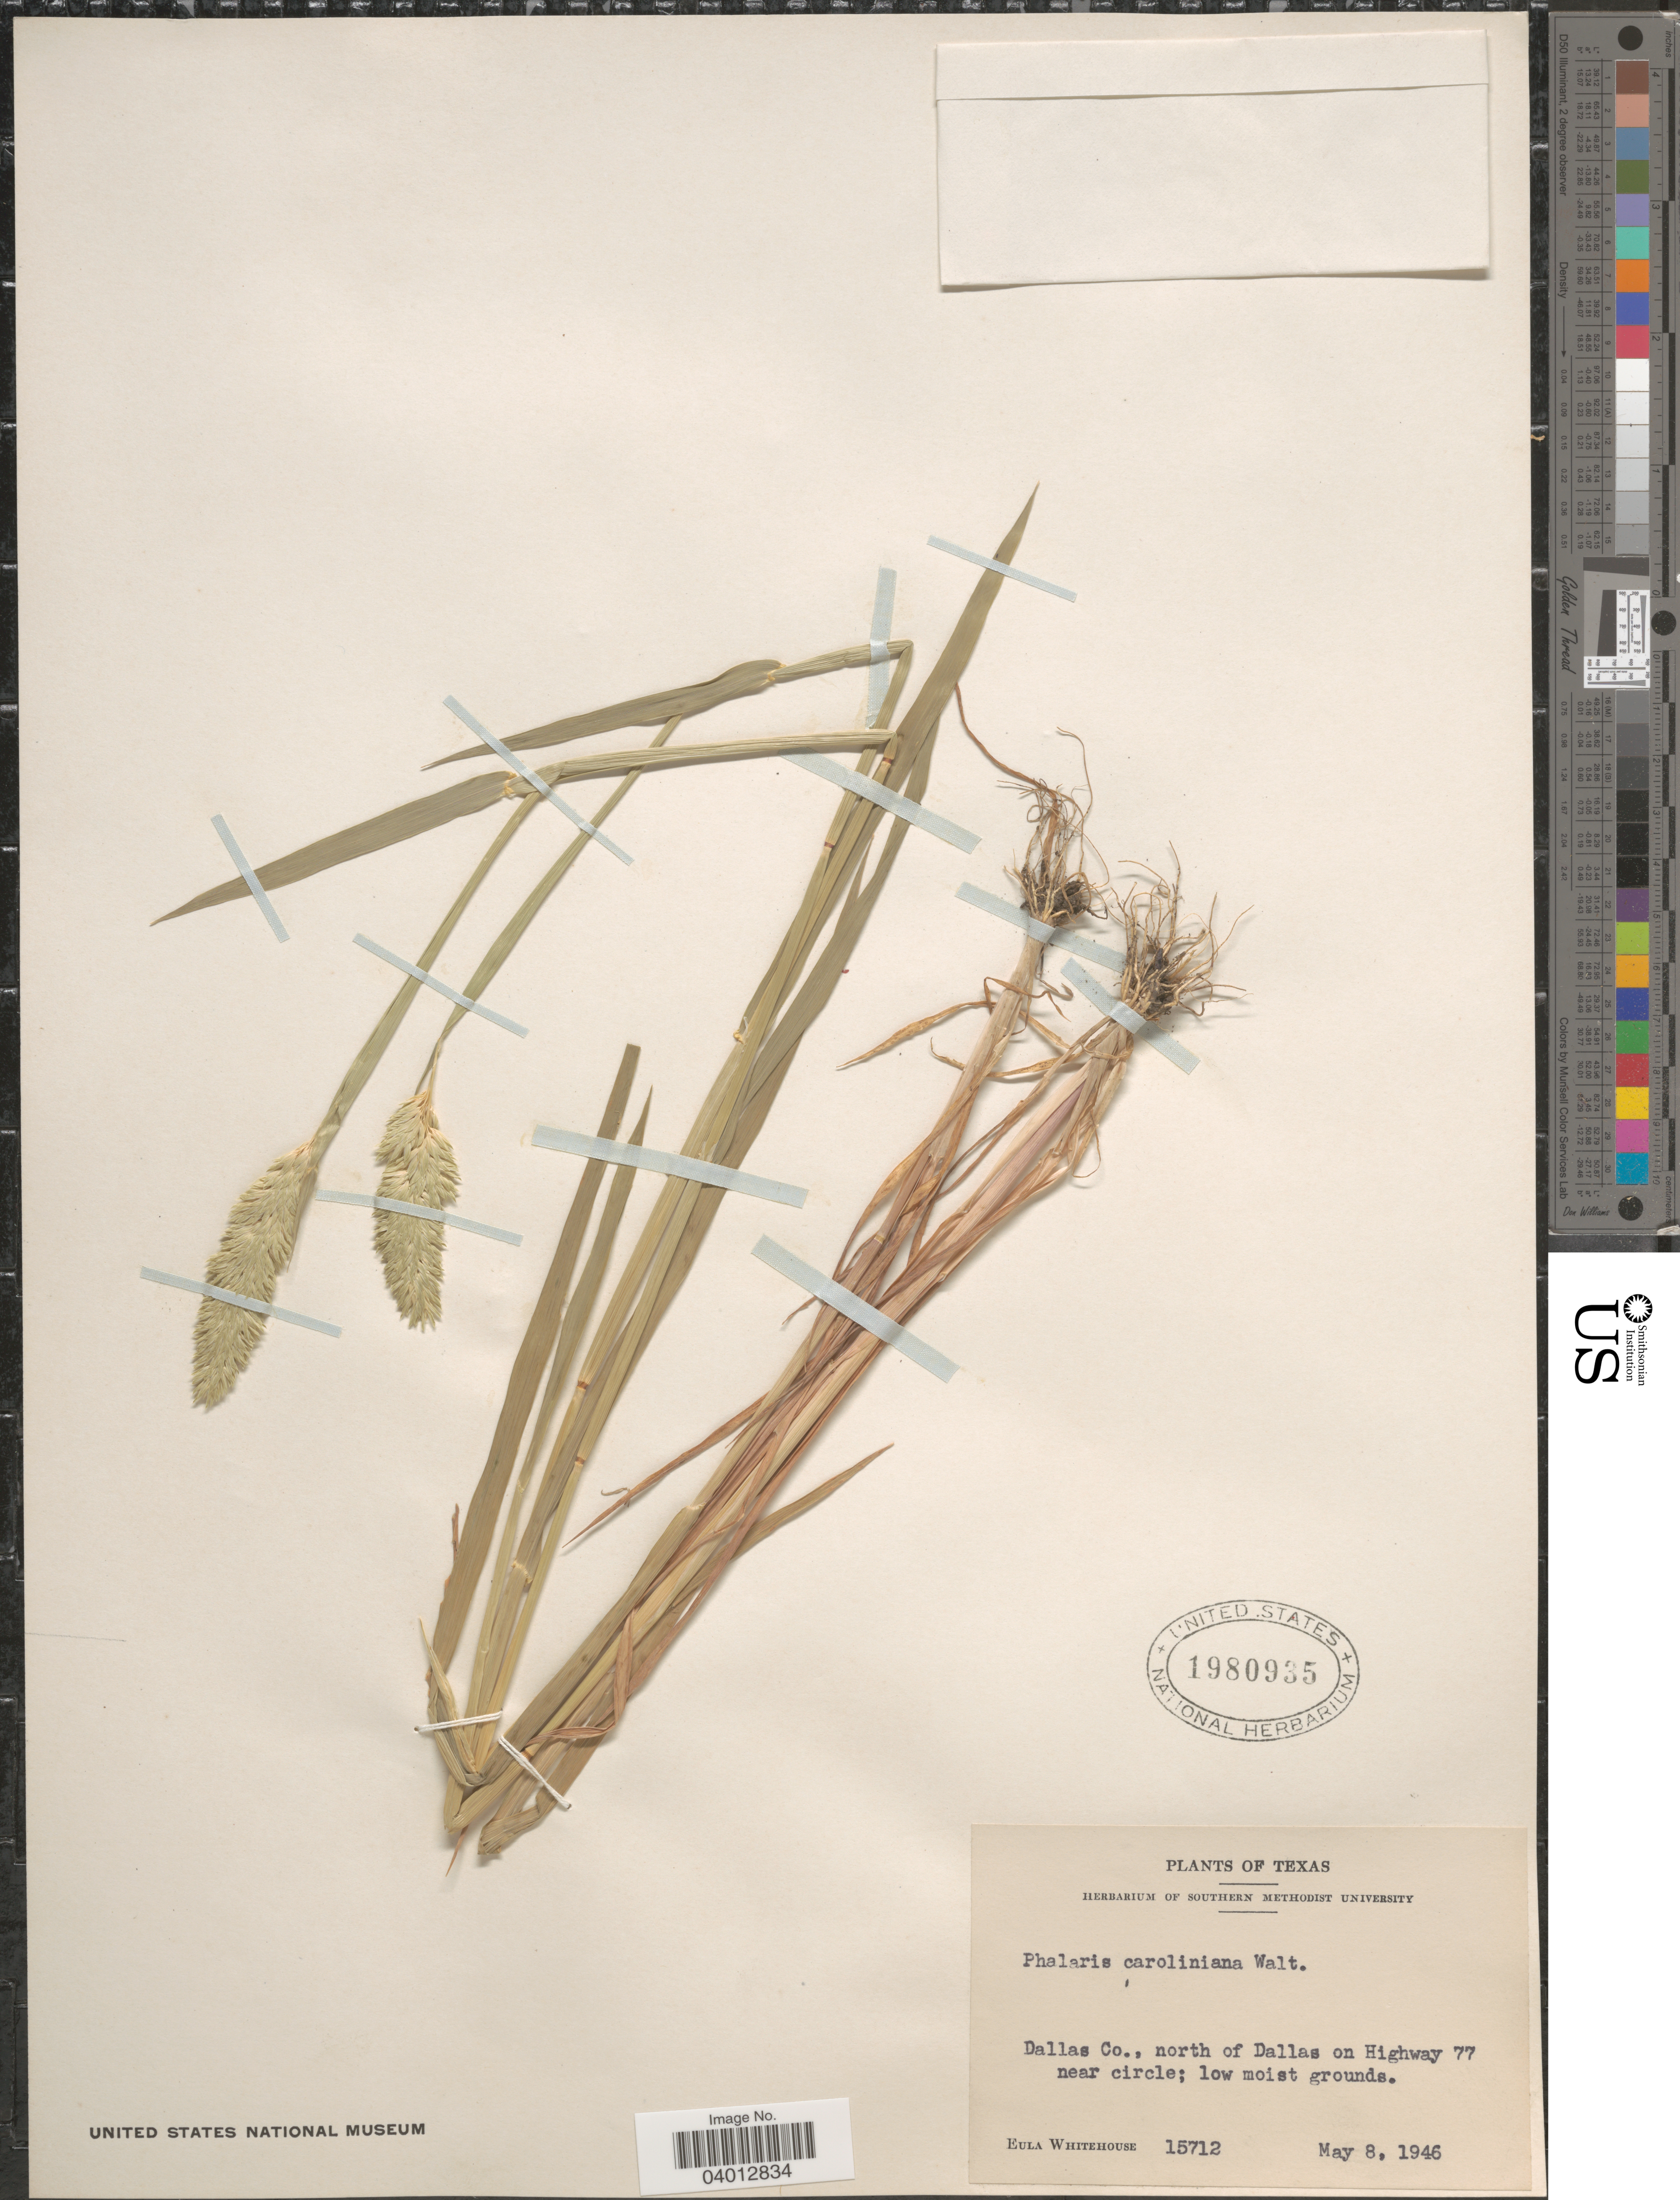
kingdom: Plantae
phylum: Tracheophyta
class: Liliopsida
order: Poales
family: Poaceae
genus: Phalaris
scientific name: Phalaris caroliniana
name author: Walter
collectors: E. Whitehouse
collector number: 15712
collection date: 1946-05-08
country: United States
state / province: Texas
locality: Dallas Co., north of Dallas on Highway 77 near circle; low moist grounds.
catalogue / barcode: US 1980935